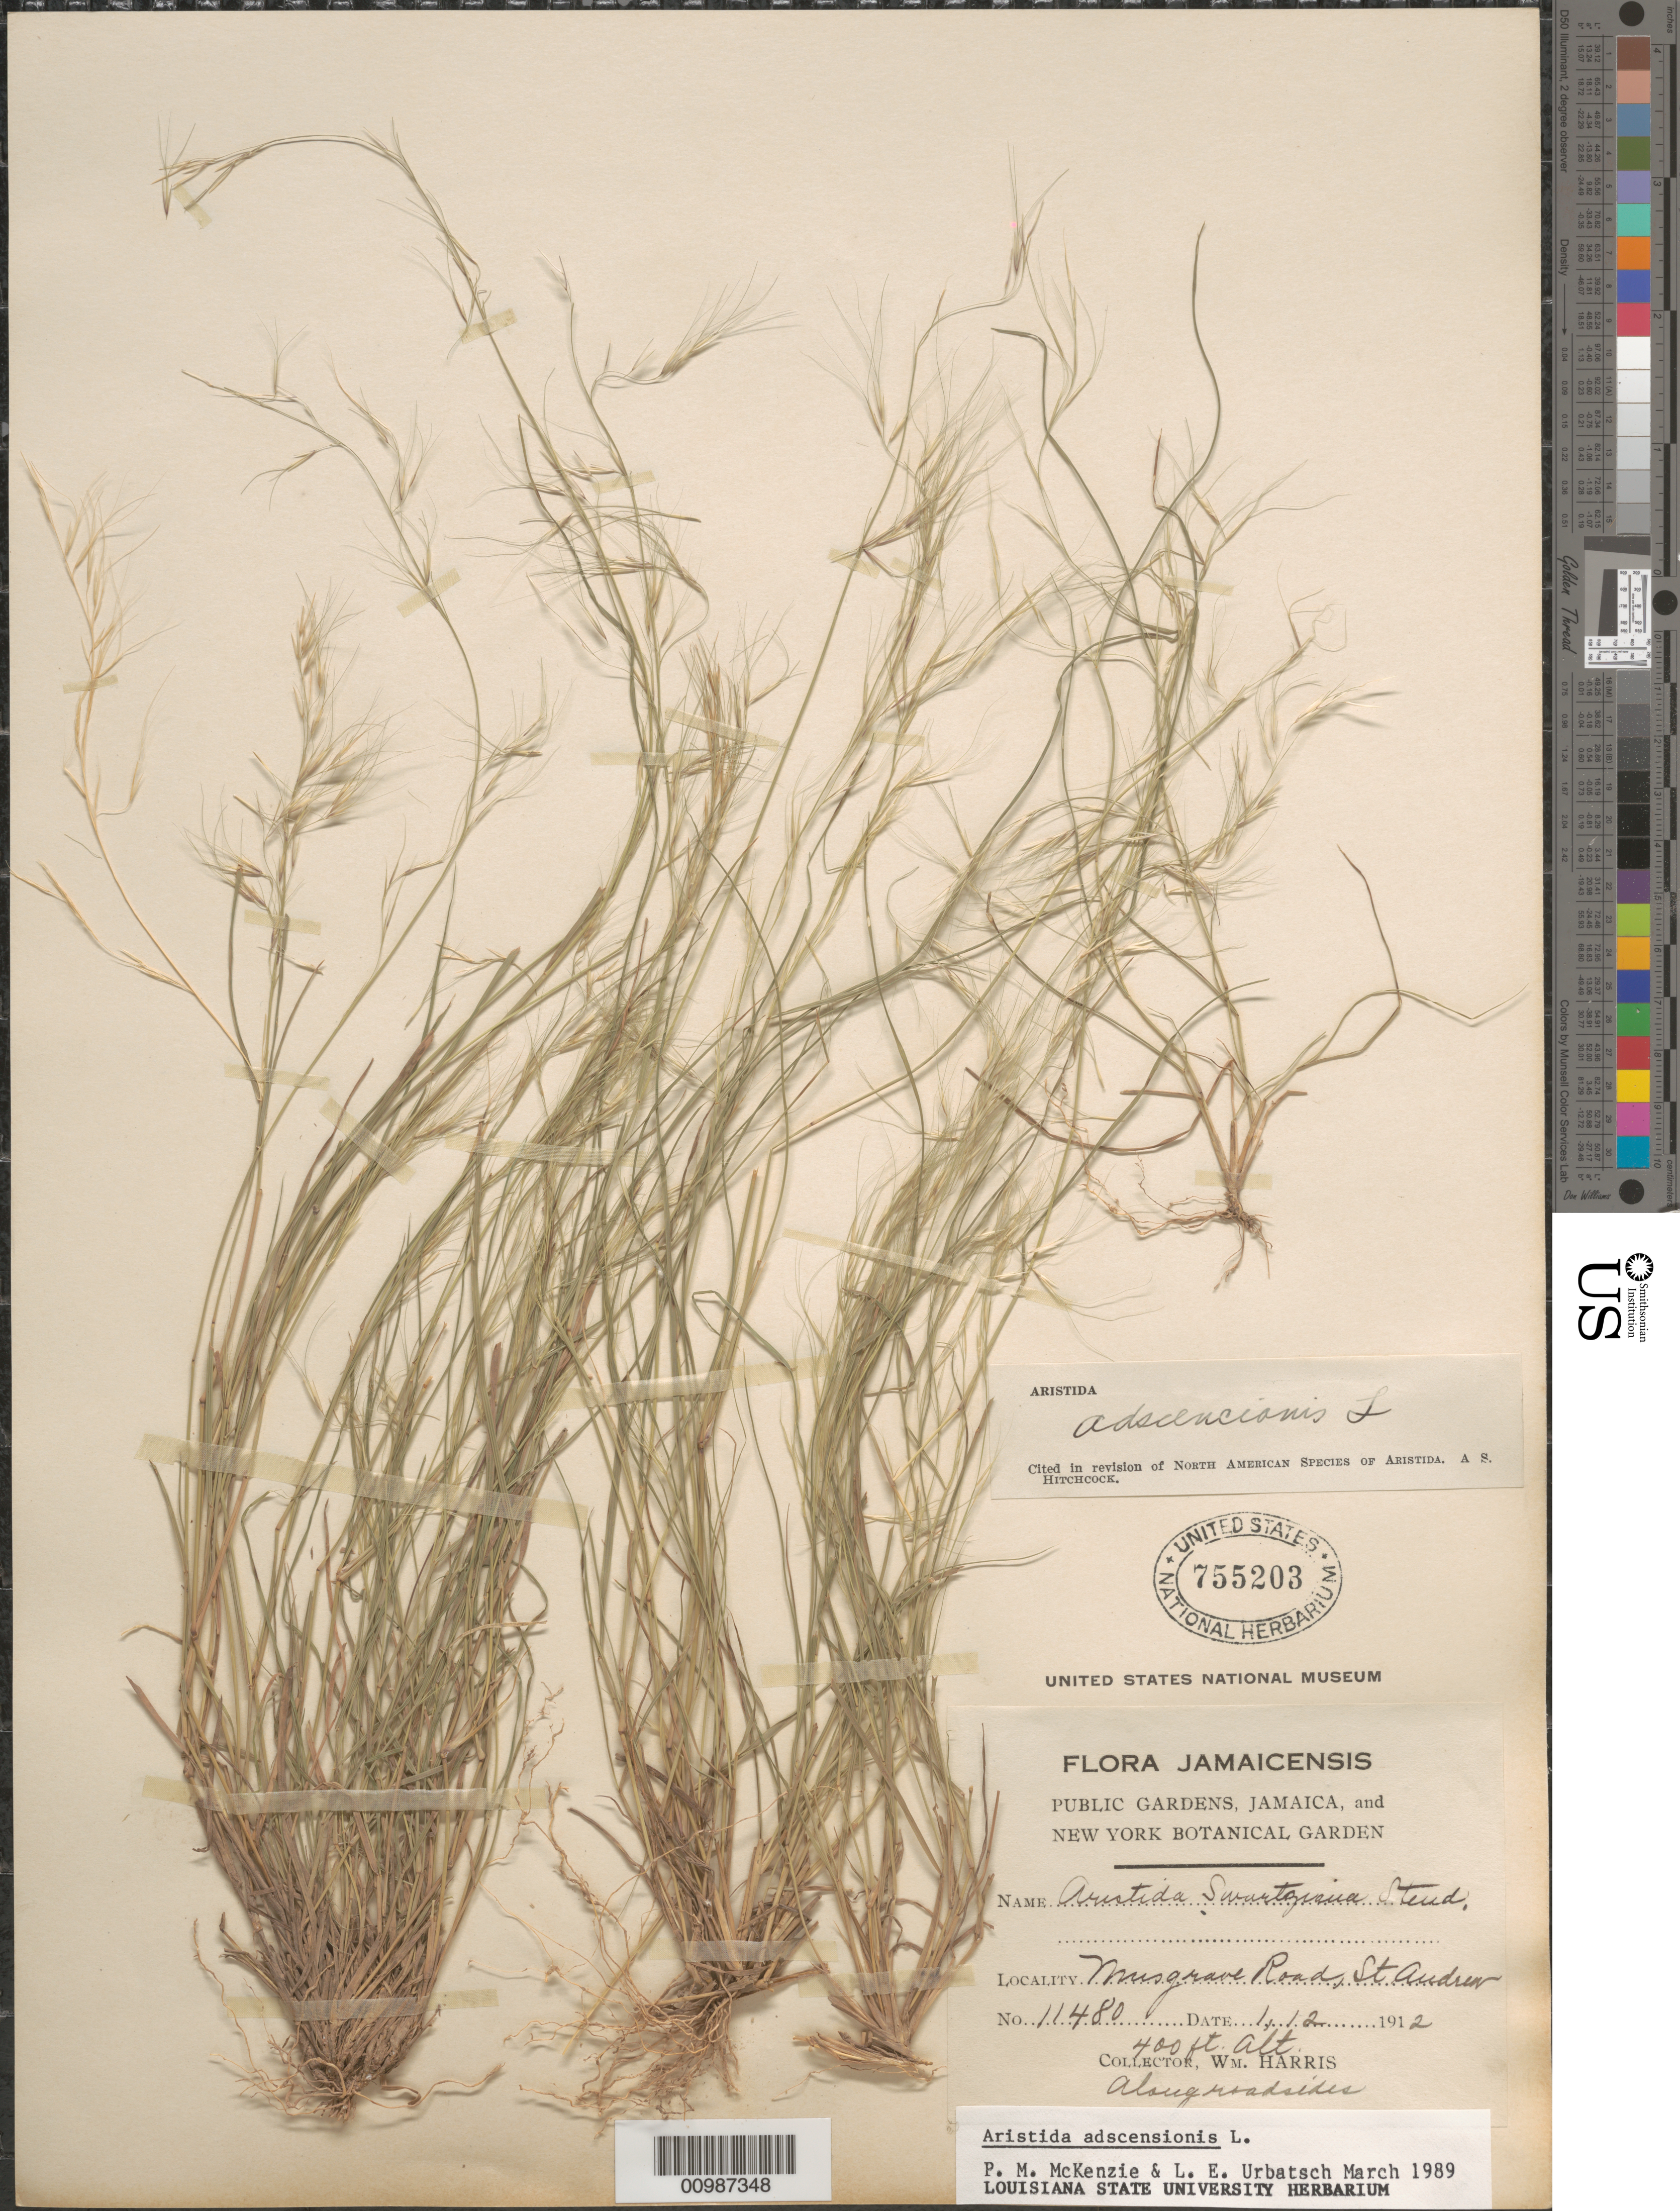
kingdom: Plantae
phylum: Tracheophyta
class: Liliopsida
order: Poales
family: Poaceae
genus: Aristida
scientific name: Aristida adscensionis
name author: L.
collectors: W. H. Harris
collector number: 11480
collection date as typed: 12 Jan 1912 or 01 Dec 1912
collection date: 1912-01-12 or 1912-12-01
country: Jamaica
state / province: Saint Andrew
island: Jamaica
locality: Musgrave Road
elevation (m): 122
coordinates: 0 N, 0 E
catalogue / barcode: US 755203